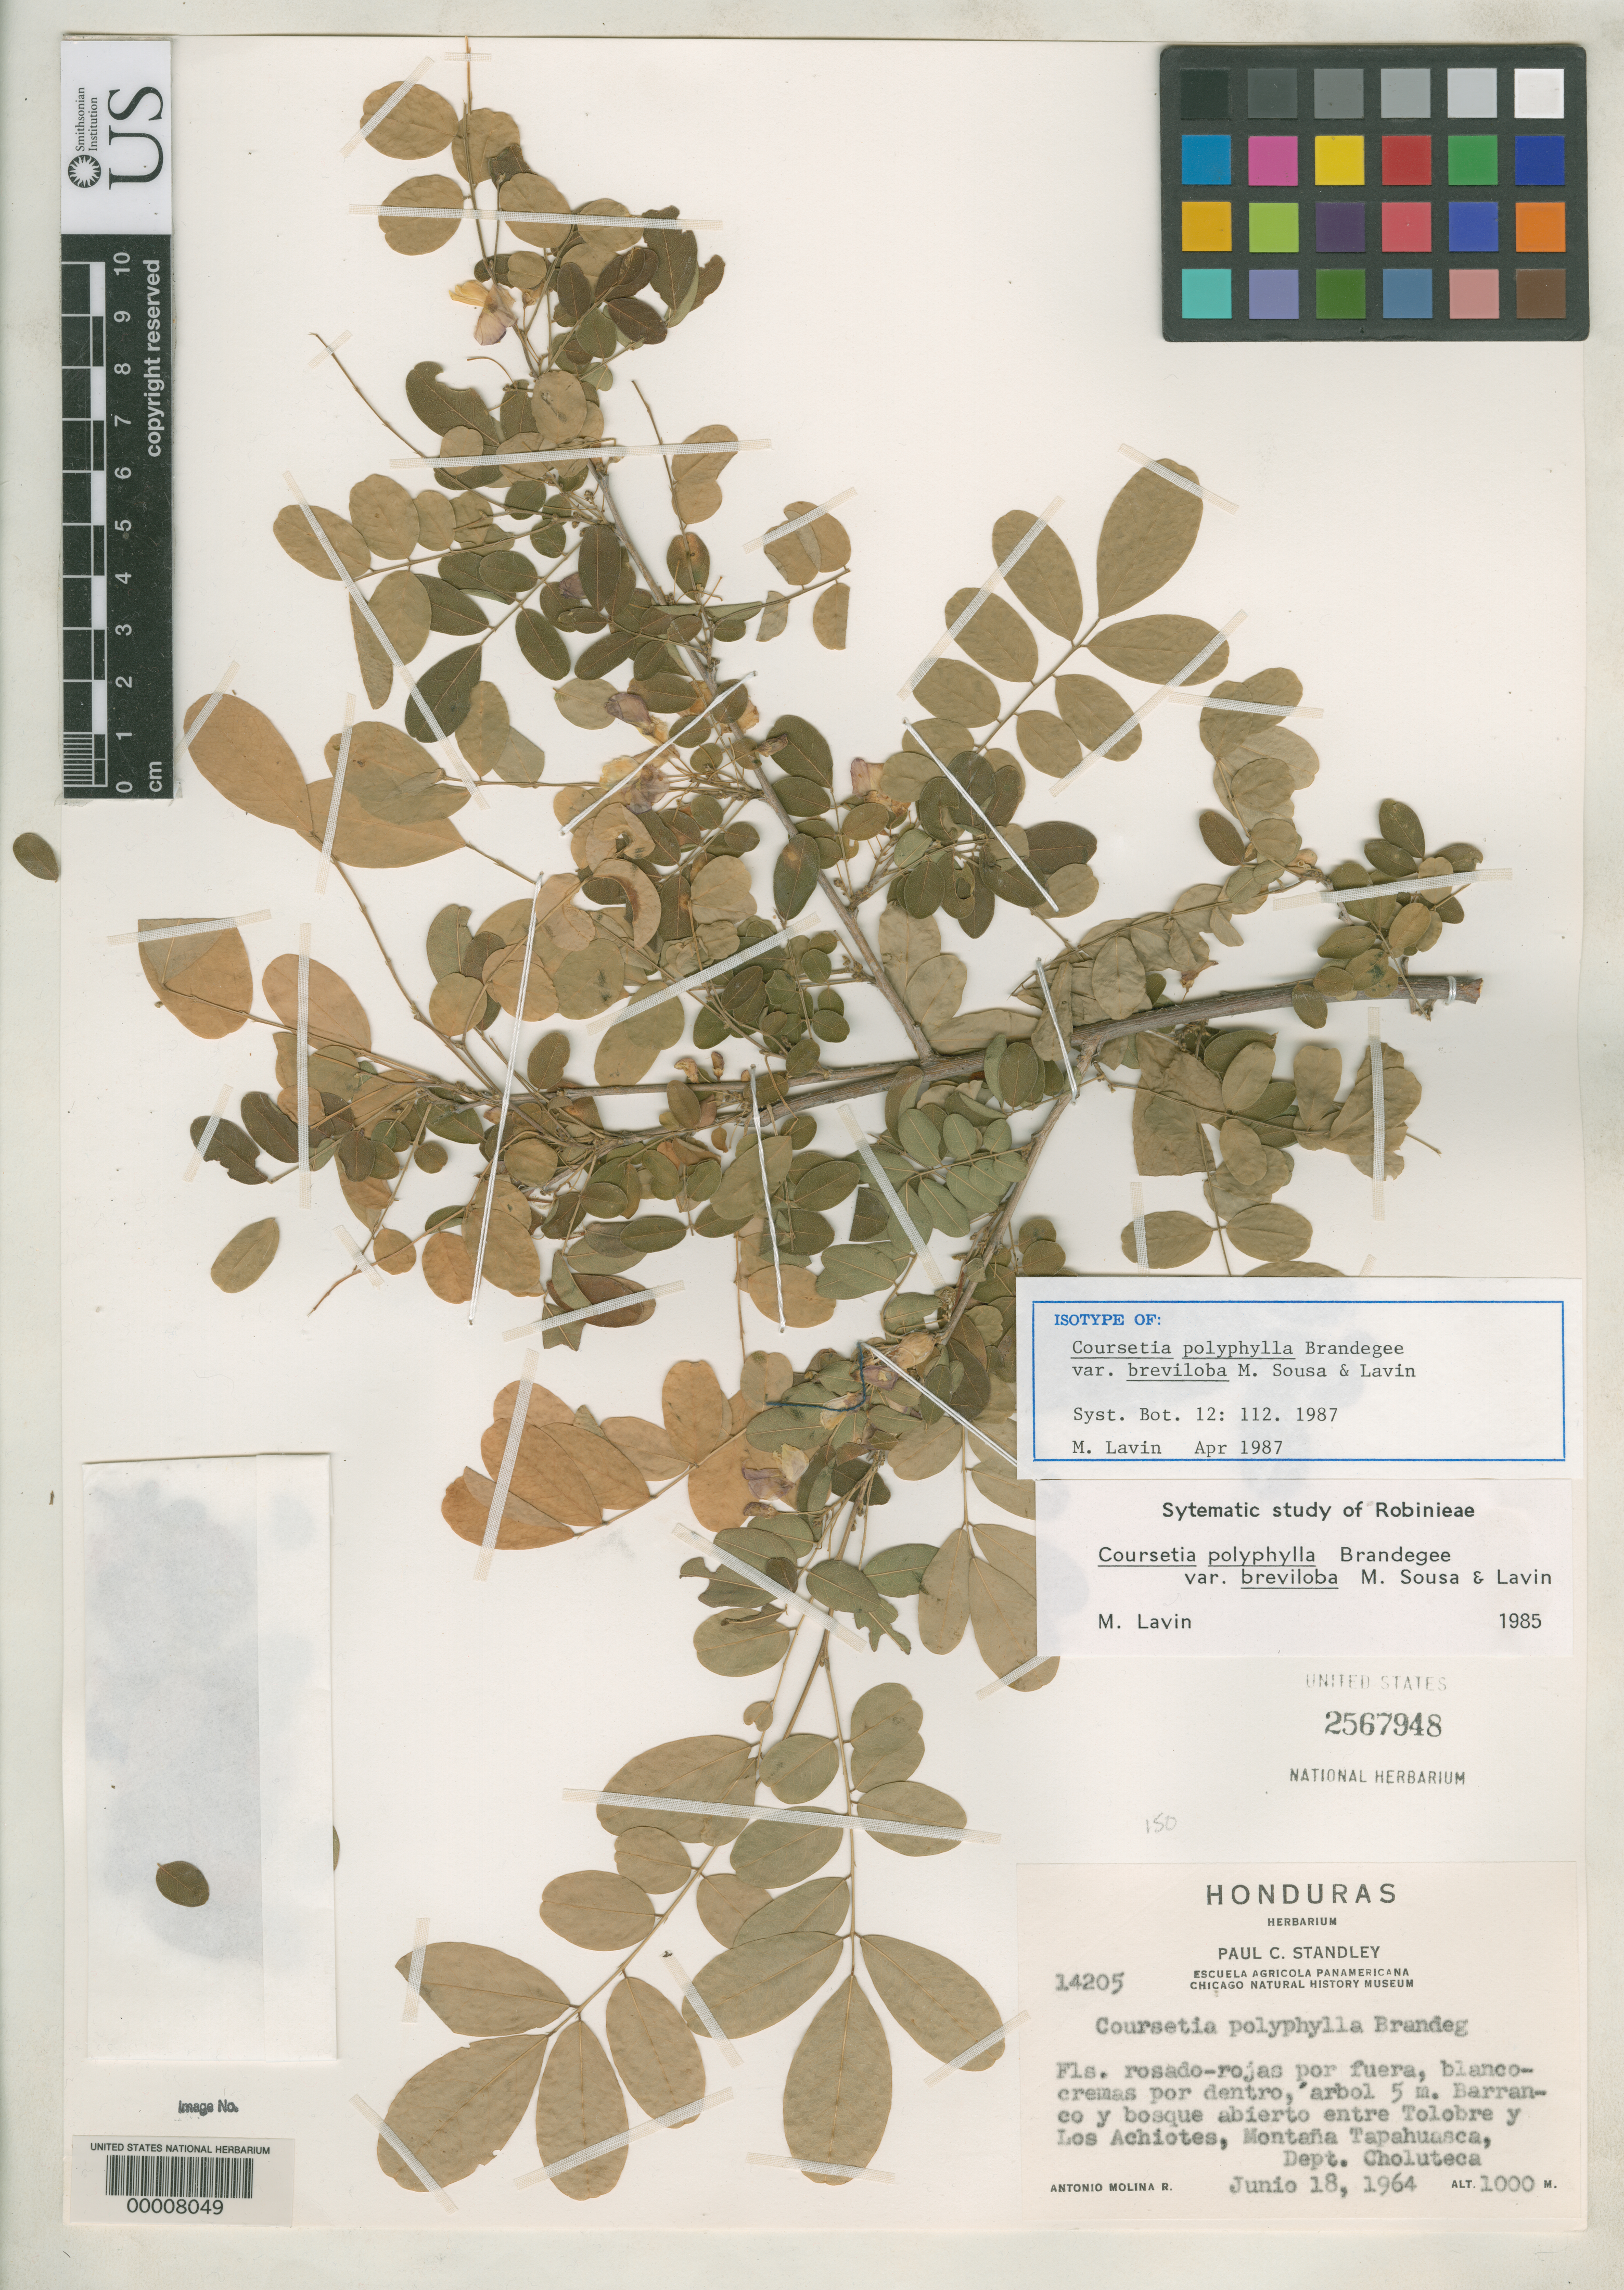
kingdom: Plantae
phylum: Tracheophyta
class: Magnoliopsida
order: Fabales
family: Fabaceae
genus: Coursetia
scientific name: Coursetia polyphylla var. breviloba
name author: M. Sousa & Lavin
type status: Isotype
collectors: A. Molina R.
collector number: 14205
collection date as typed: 18 Jun 1964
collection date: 1964-06-18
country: Honduras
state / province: Choluteca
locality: Between Tolobre and Los Achiotes, Montana Tapahuasca.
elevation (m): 1000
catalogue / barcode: US 2567948